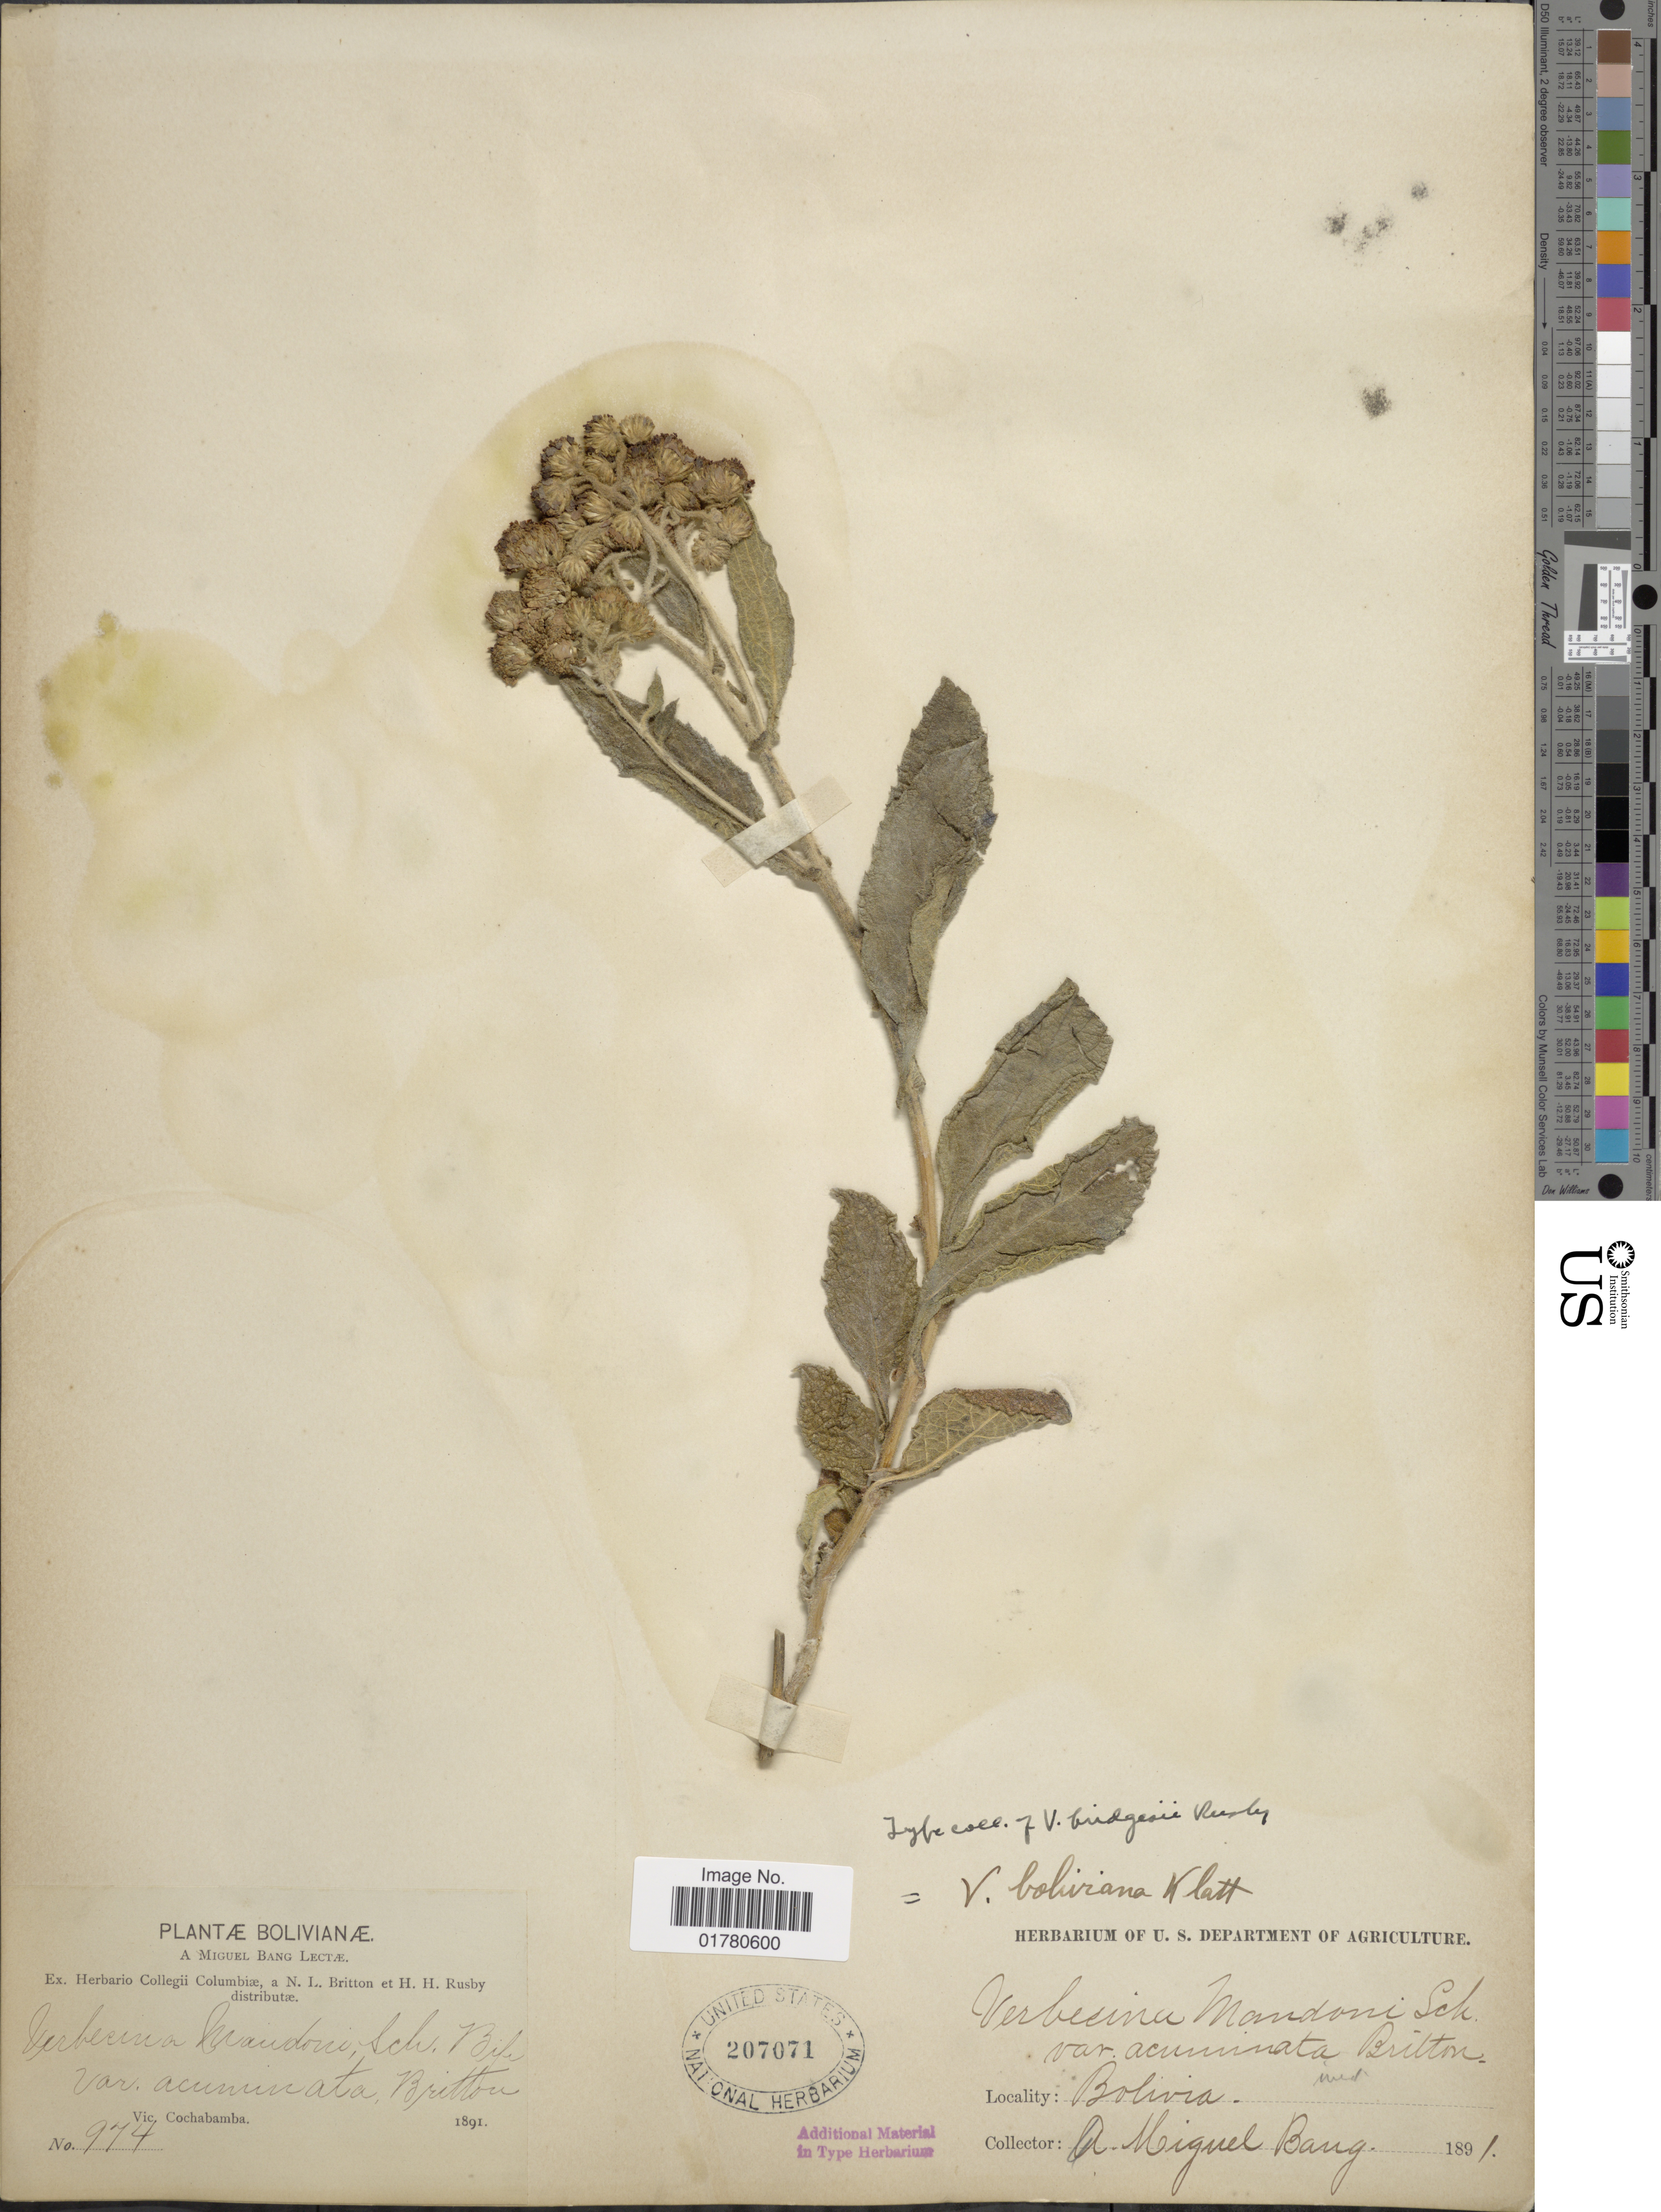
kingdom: Plantae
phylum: Tracheophyta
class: Magnoliopsida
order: Asterales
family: Asteraceae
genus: Verbesina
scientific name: Verbesina boliviana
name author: Klatt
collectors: M. Bang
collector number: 974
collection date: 1891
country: Bolivia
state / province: Cochabamba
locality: Vic Cochabamba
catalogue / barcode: US 207071